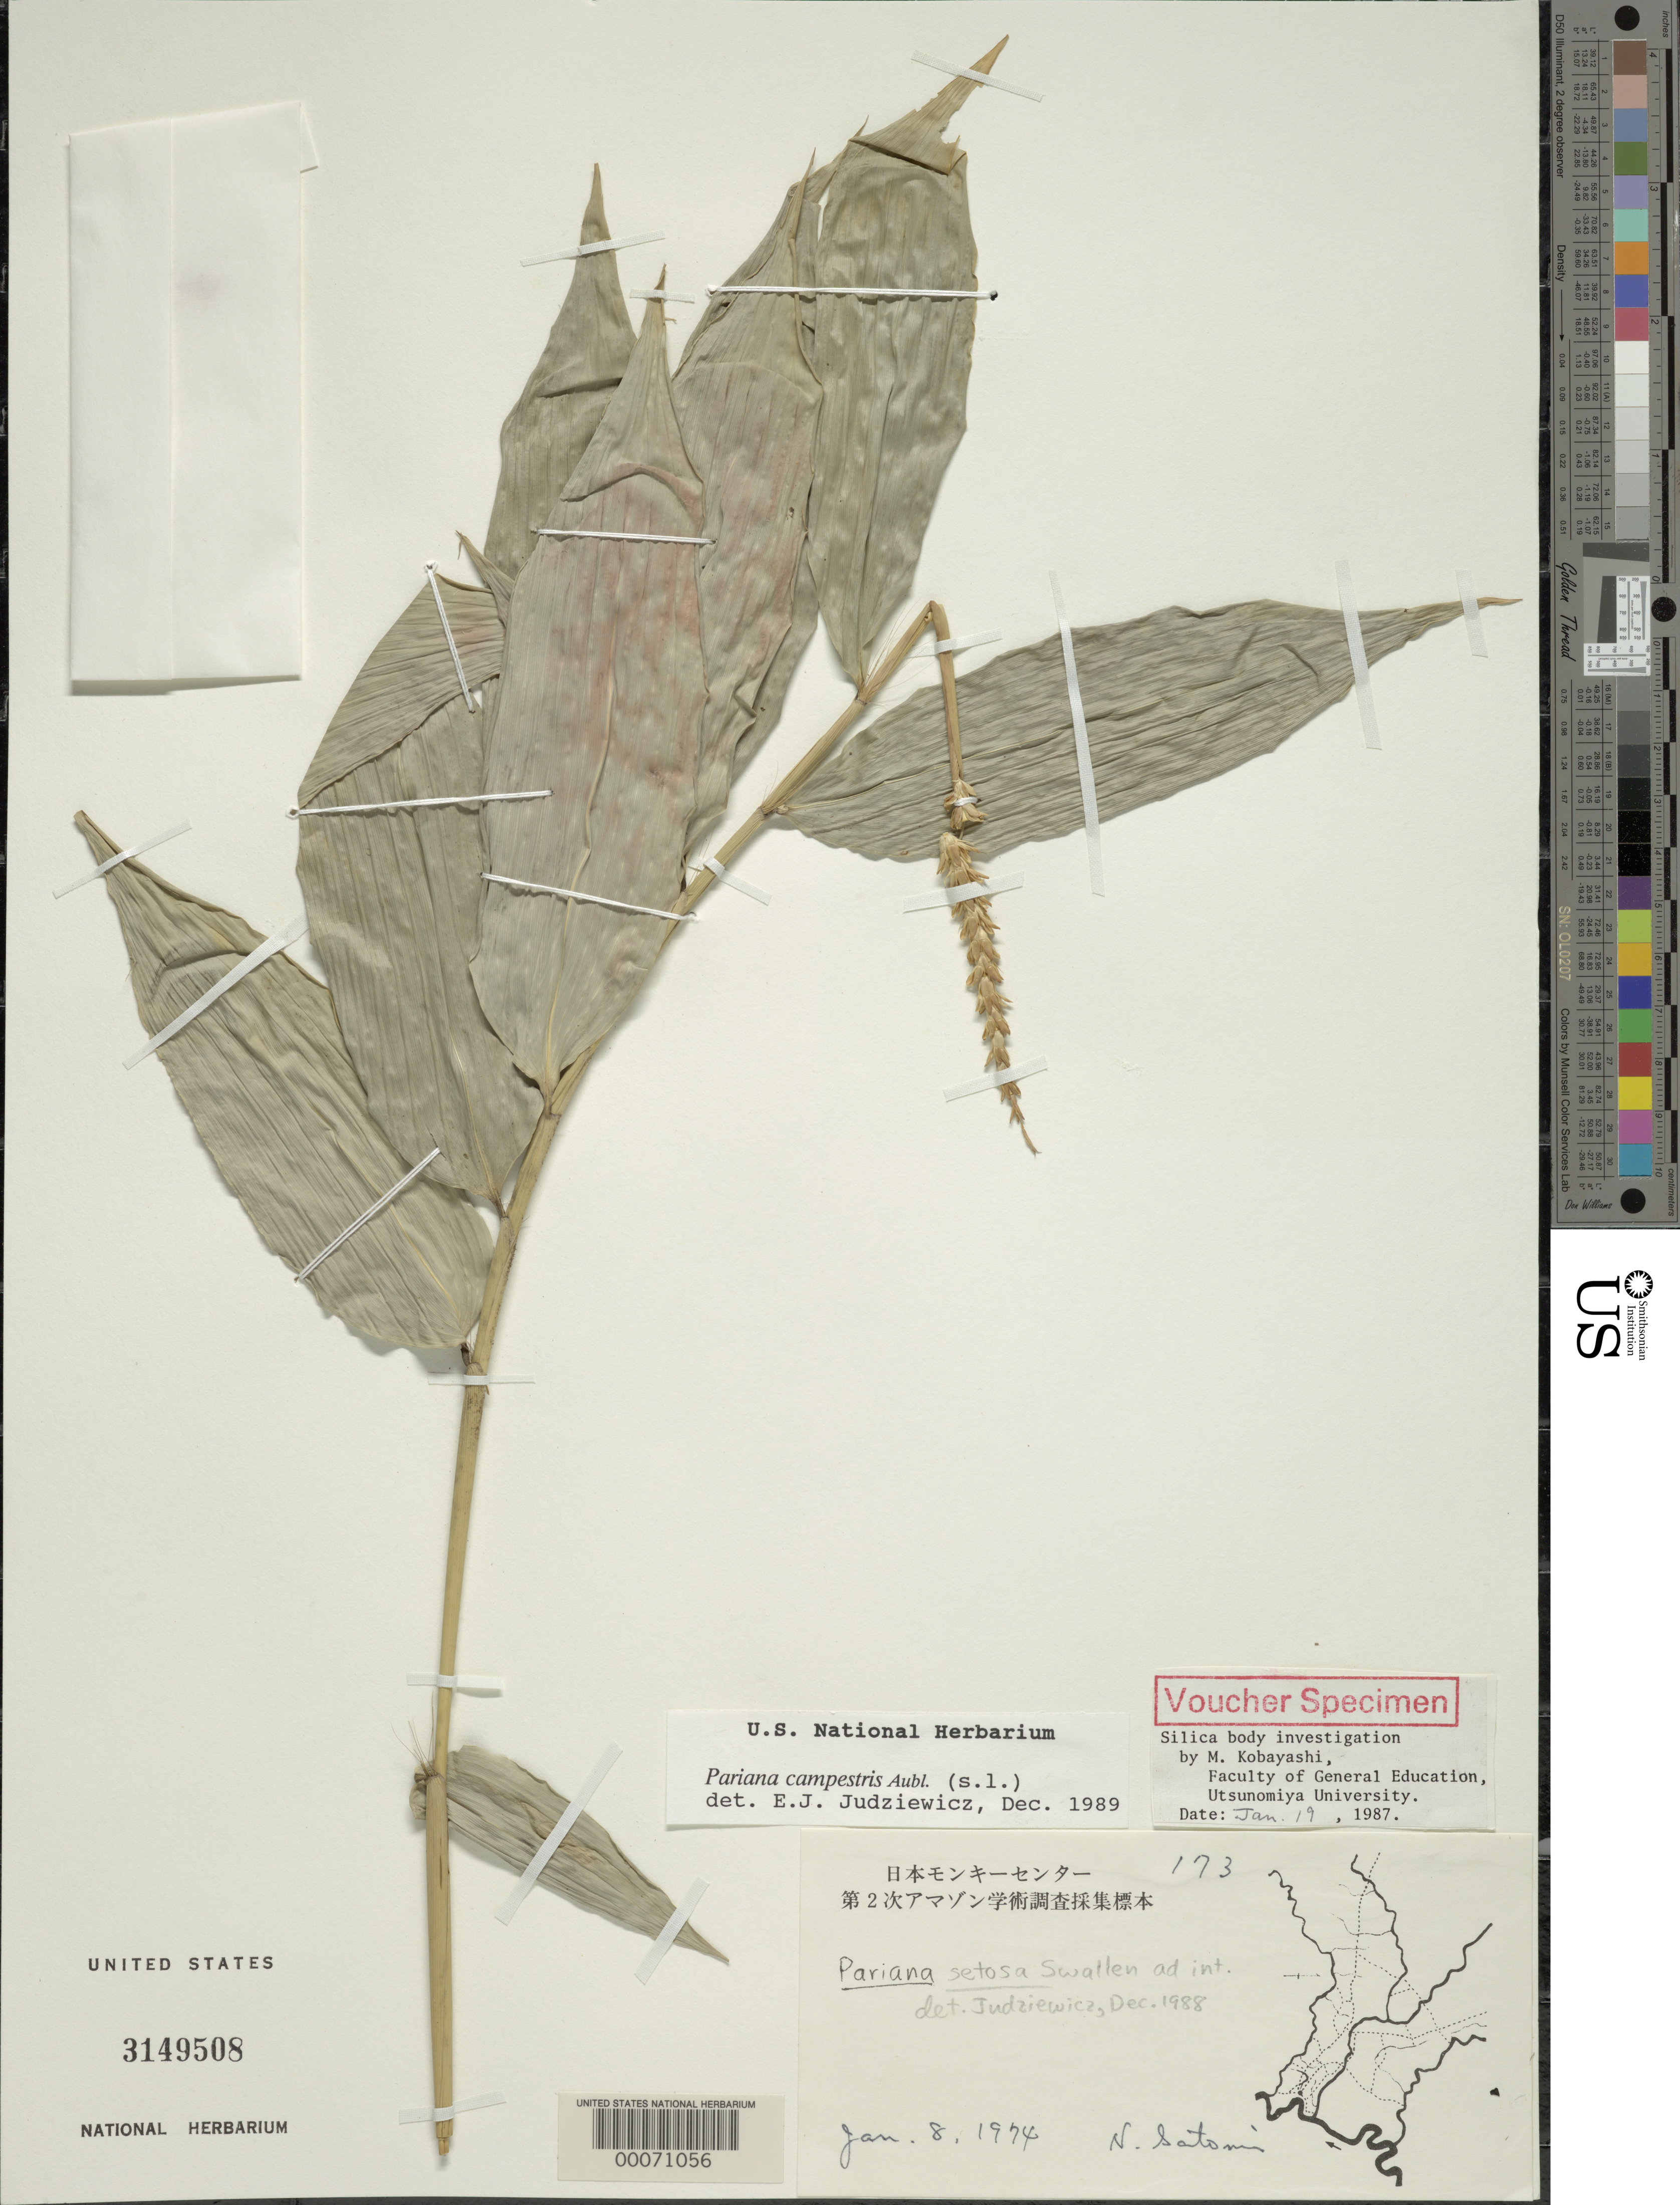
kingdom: Plantae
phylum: Tracheophyta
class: Liliopsida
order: Poales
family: Poaceae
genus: Pariana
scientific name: Pariana setosa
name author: Swallen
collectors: N. Satomi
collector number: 173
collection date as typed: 08 Jan 1974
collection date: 1974-01-08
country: Colombia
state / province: Caquetá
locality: Peneya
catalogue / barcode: US 3149508